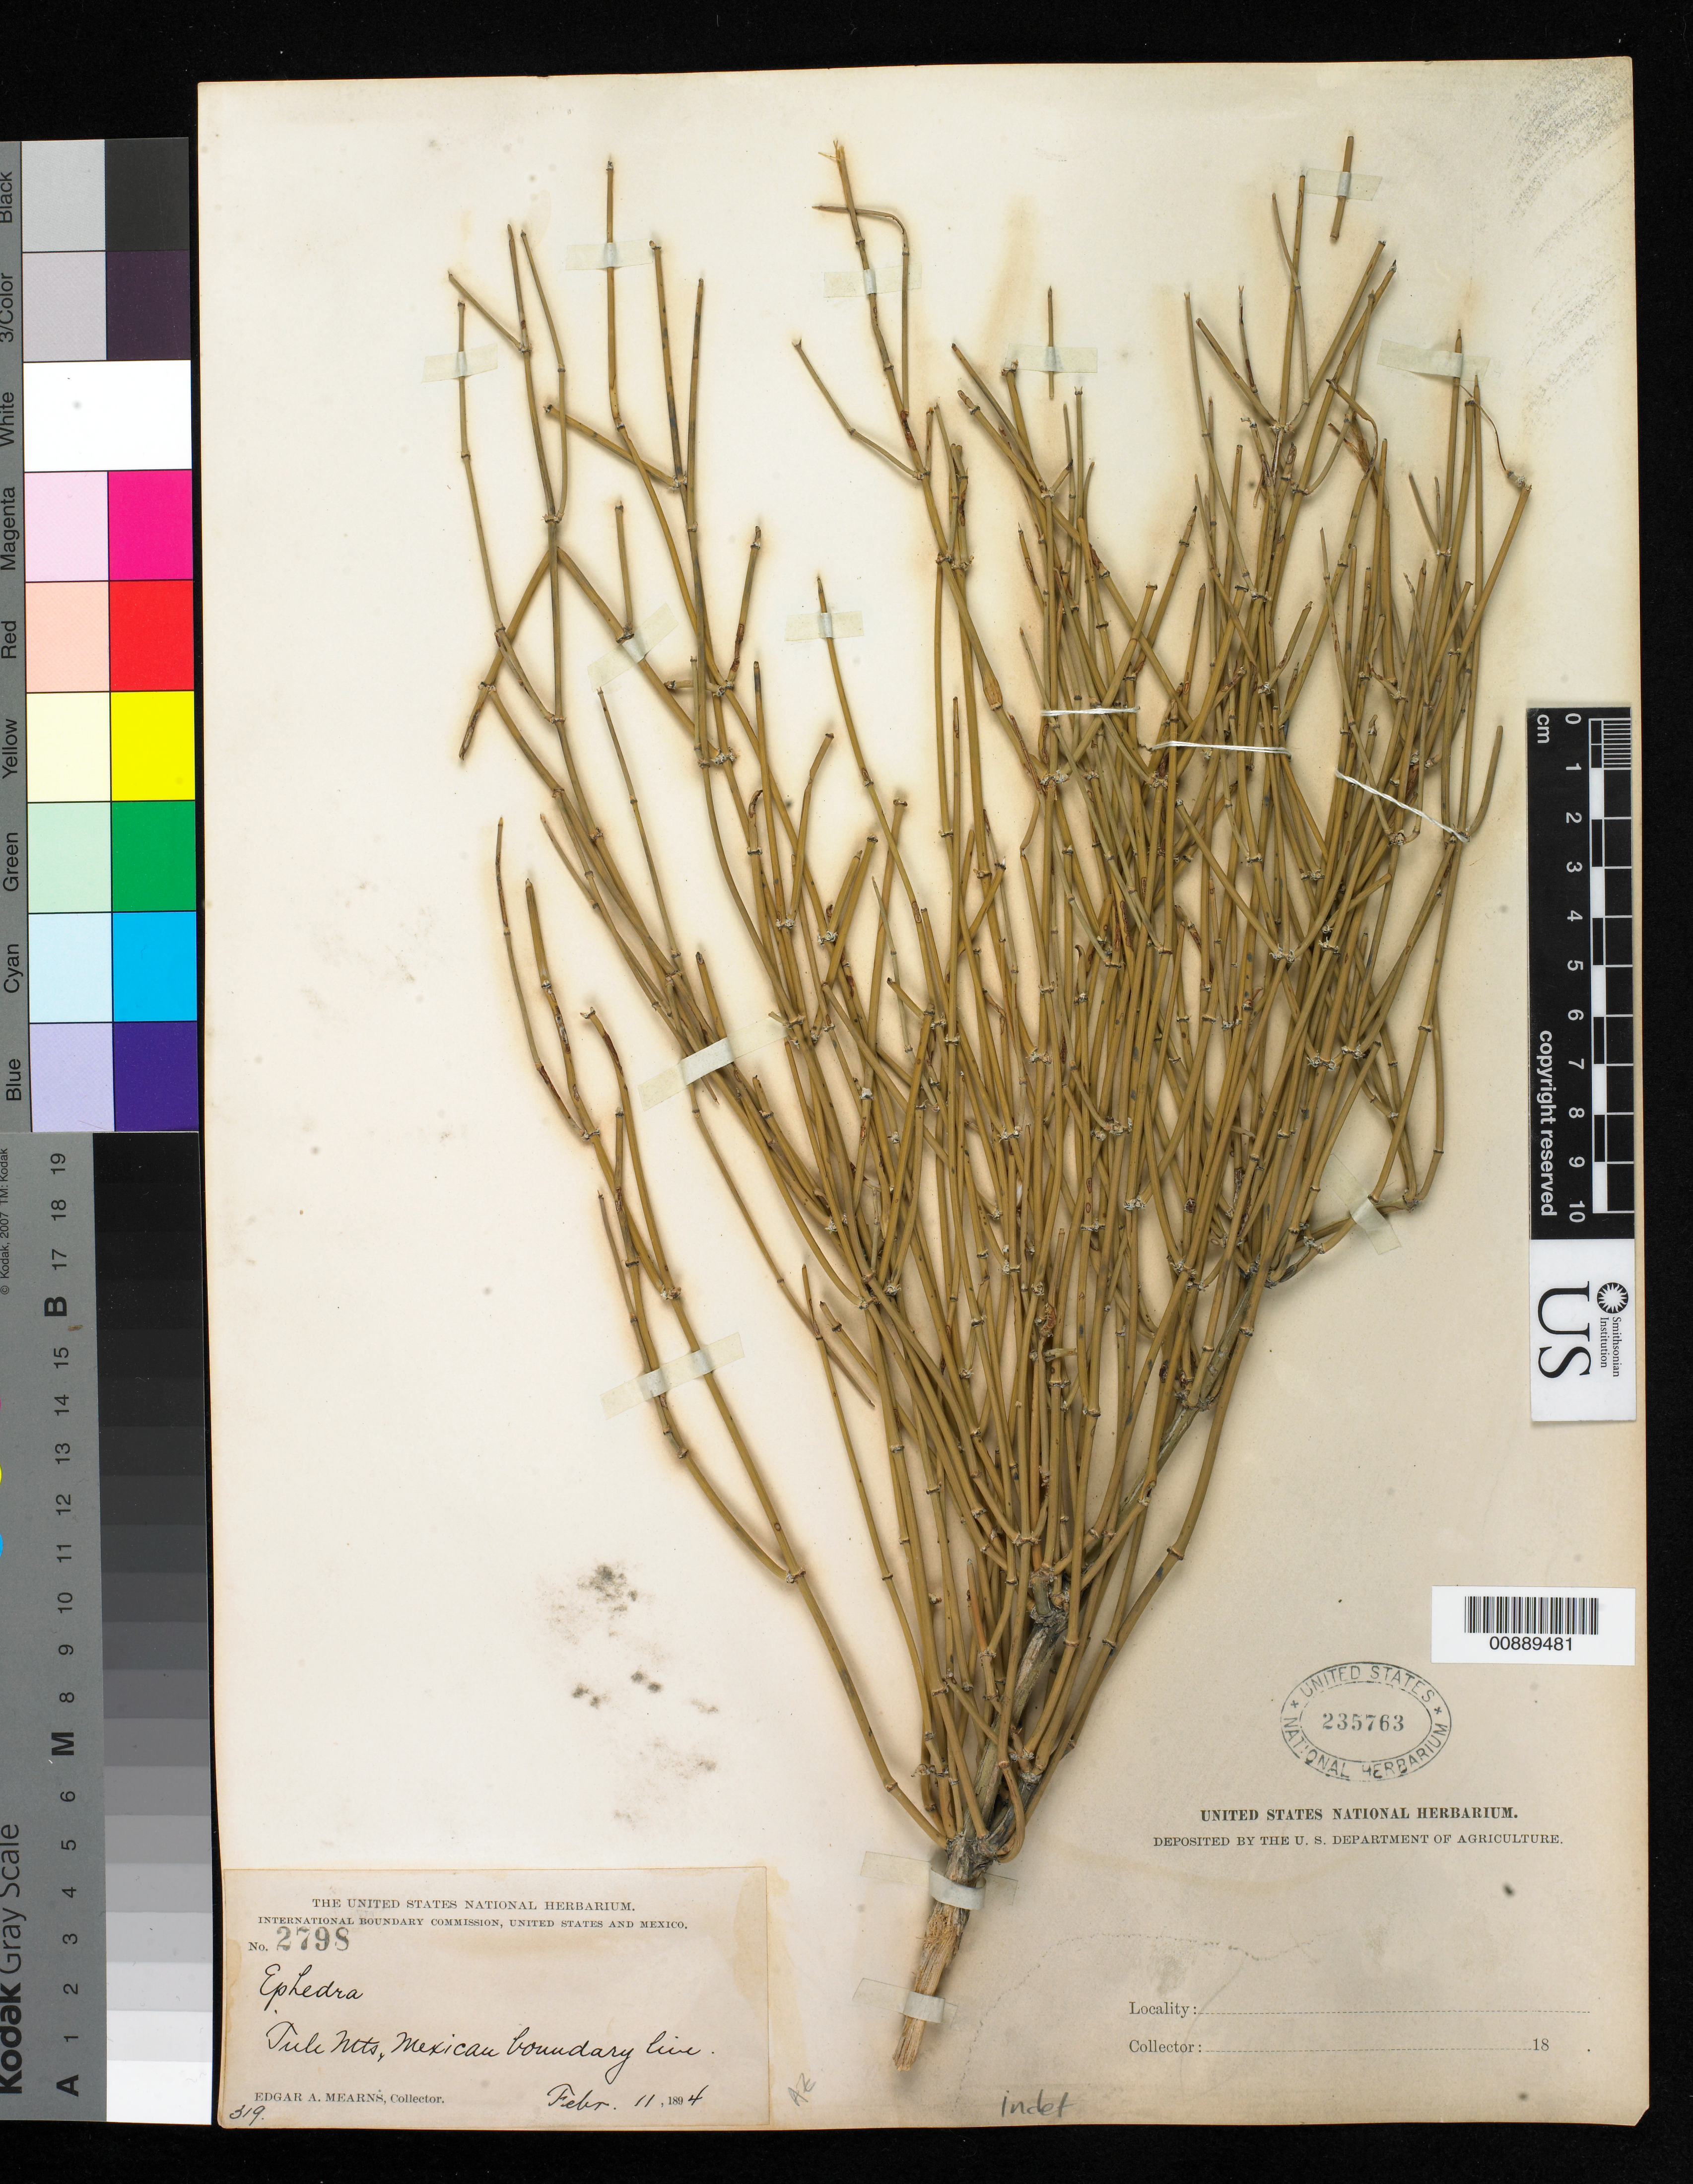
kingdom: Plantae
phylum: Tracheophyta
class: Gnetopsida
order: Ephedrales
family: Ephedraceae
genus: Ephedra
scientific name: Ephedra sp.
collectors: E. A. Mearns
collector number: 2798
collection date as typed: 11 Feb 1894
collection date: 1894-02-11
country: United States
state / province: Arizona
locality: Tule Mts., Mexican Boundary Line.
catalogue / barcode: US 235763